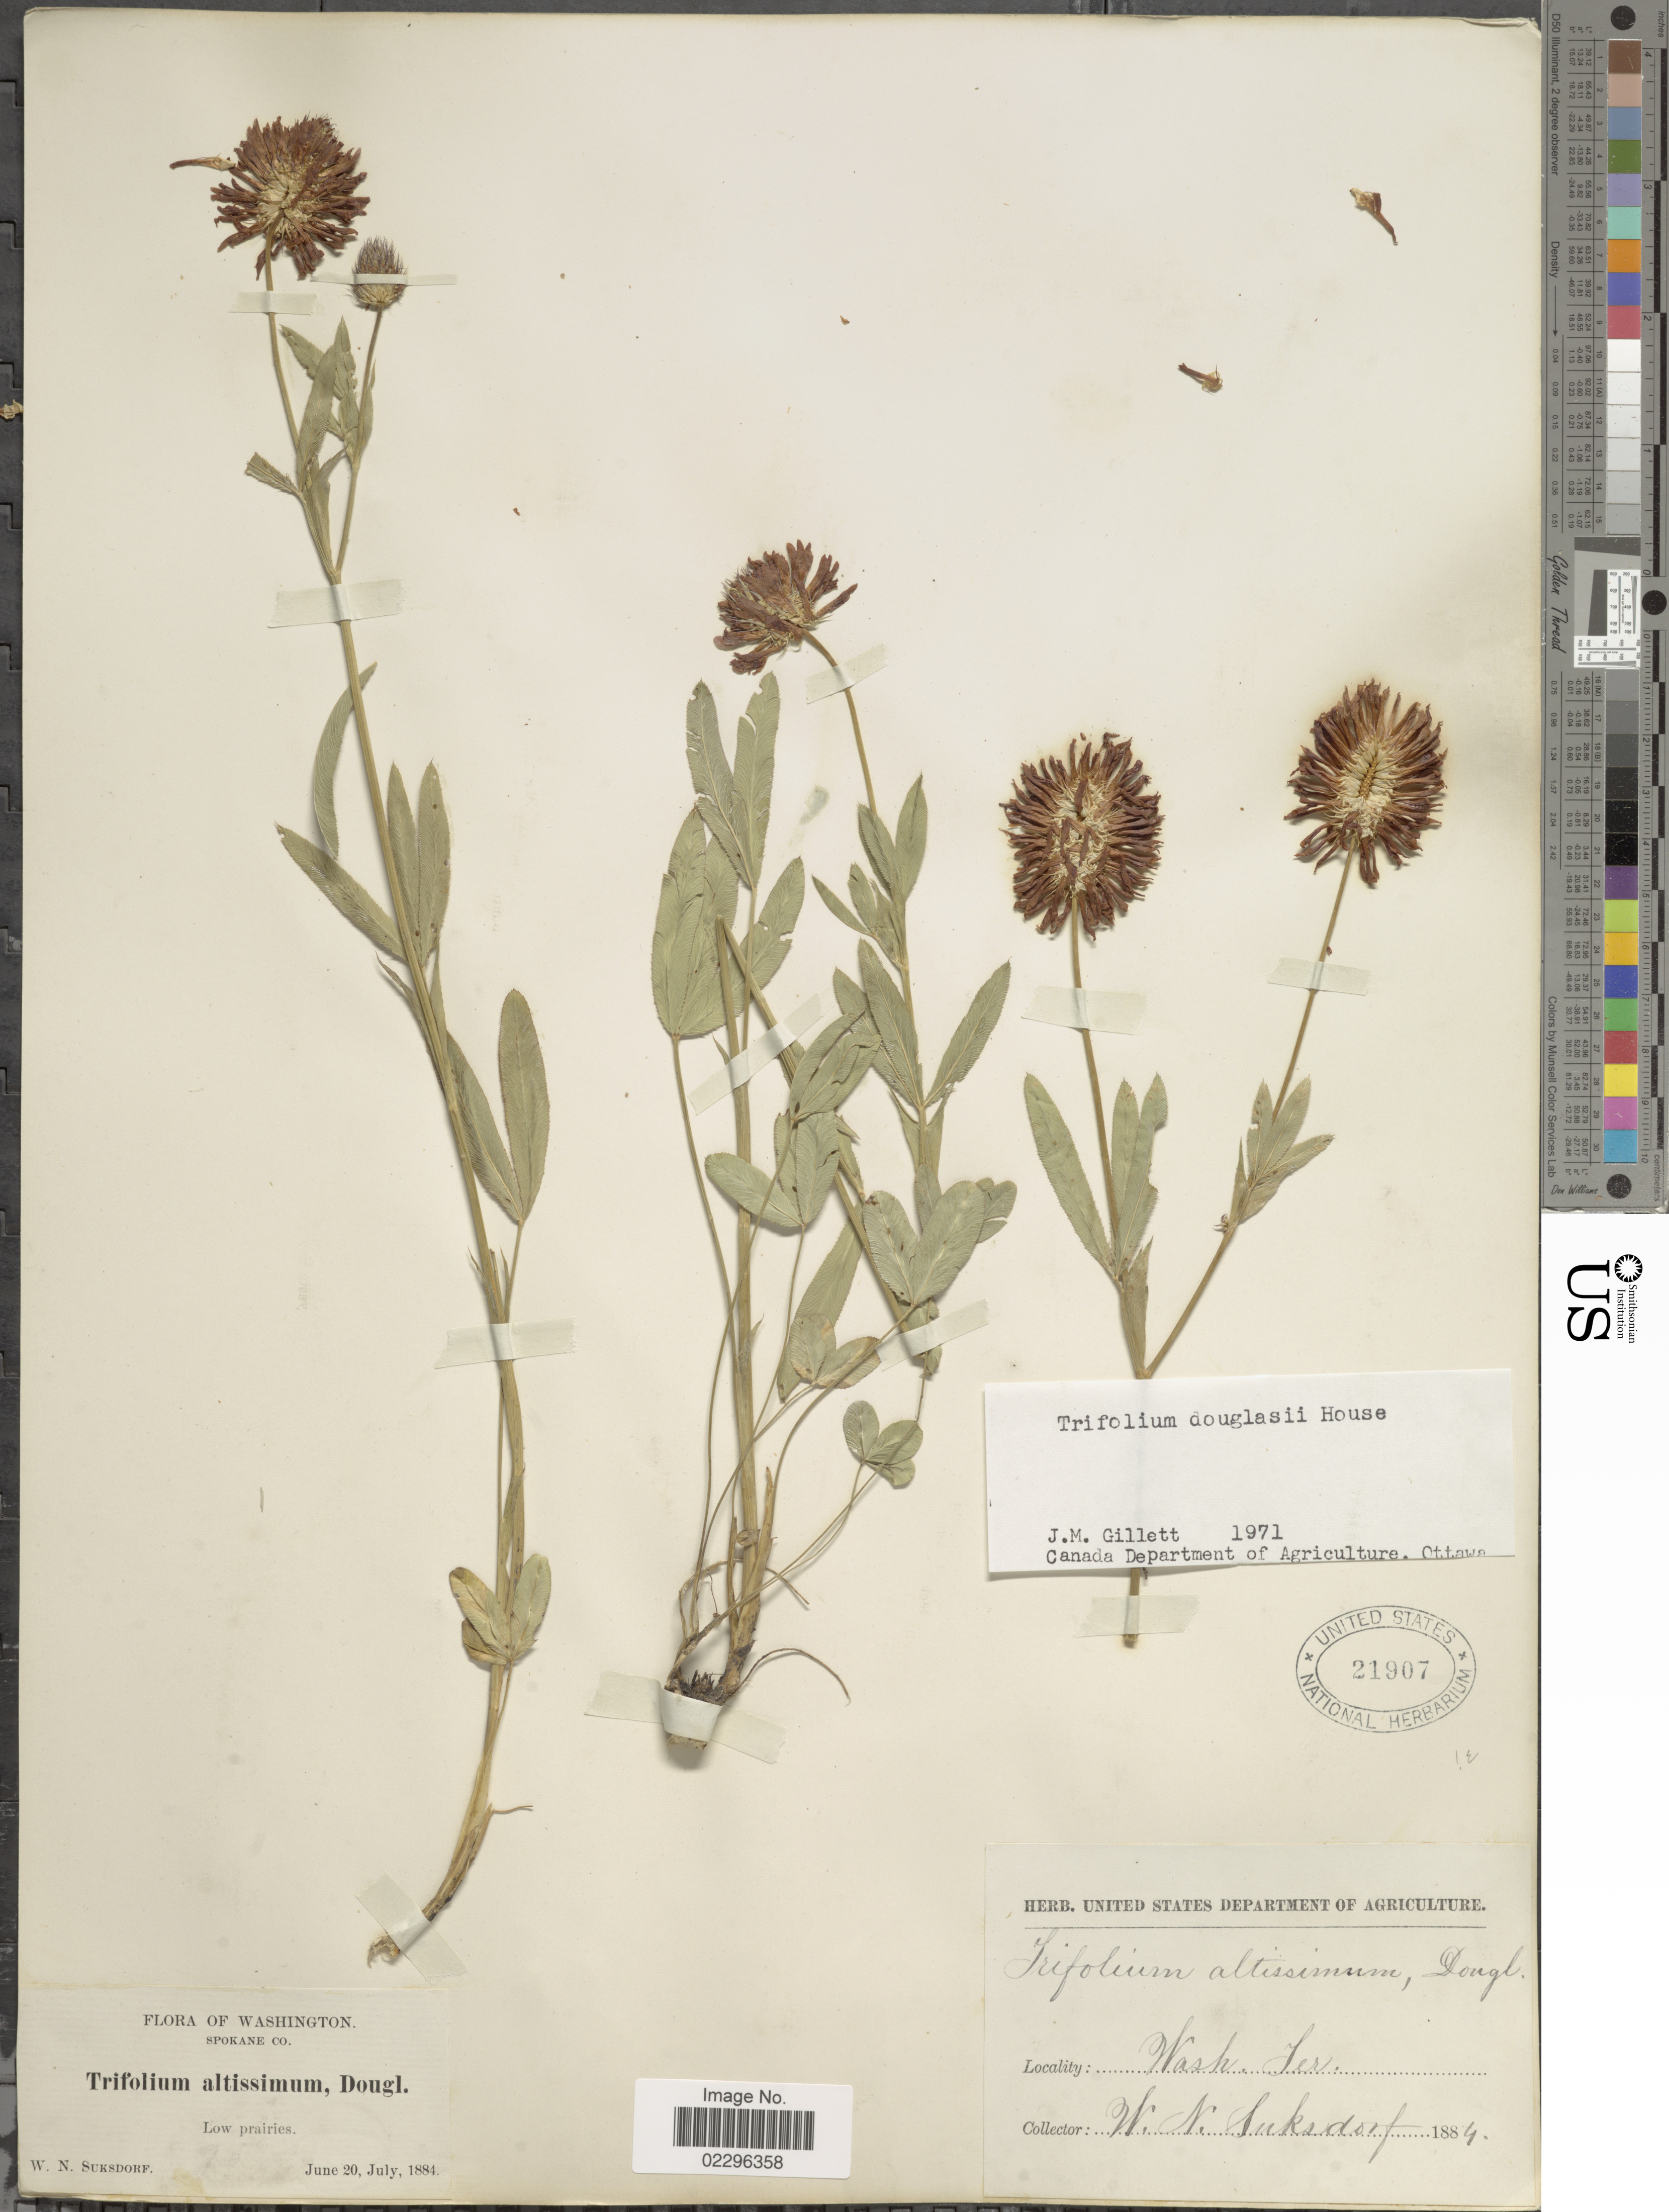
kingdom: Plantae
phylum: Tracheophyta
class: Magnoliopsida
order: Fabales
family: Fabaceae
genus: Trifolium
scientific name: Trifolium douglasii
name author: House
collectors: W. N. Suksdorf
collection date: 1884-06-20/1884-07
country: United States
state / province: Washington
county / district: Spokane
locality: Spokane Co., Wash. Ter.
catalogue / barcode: US 21907